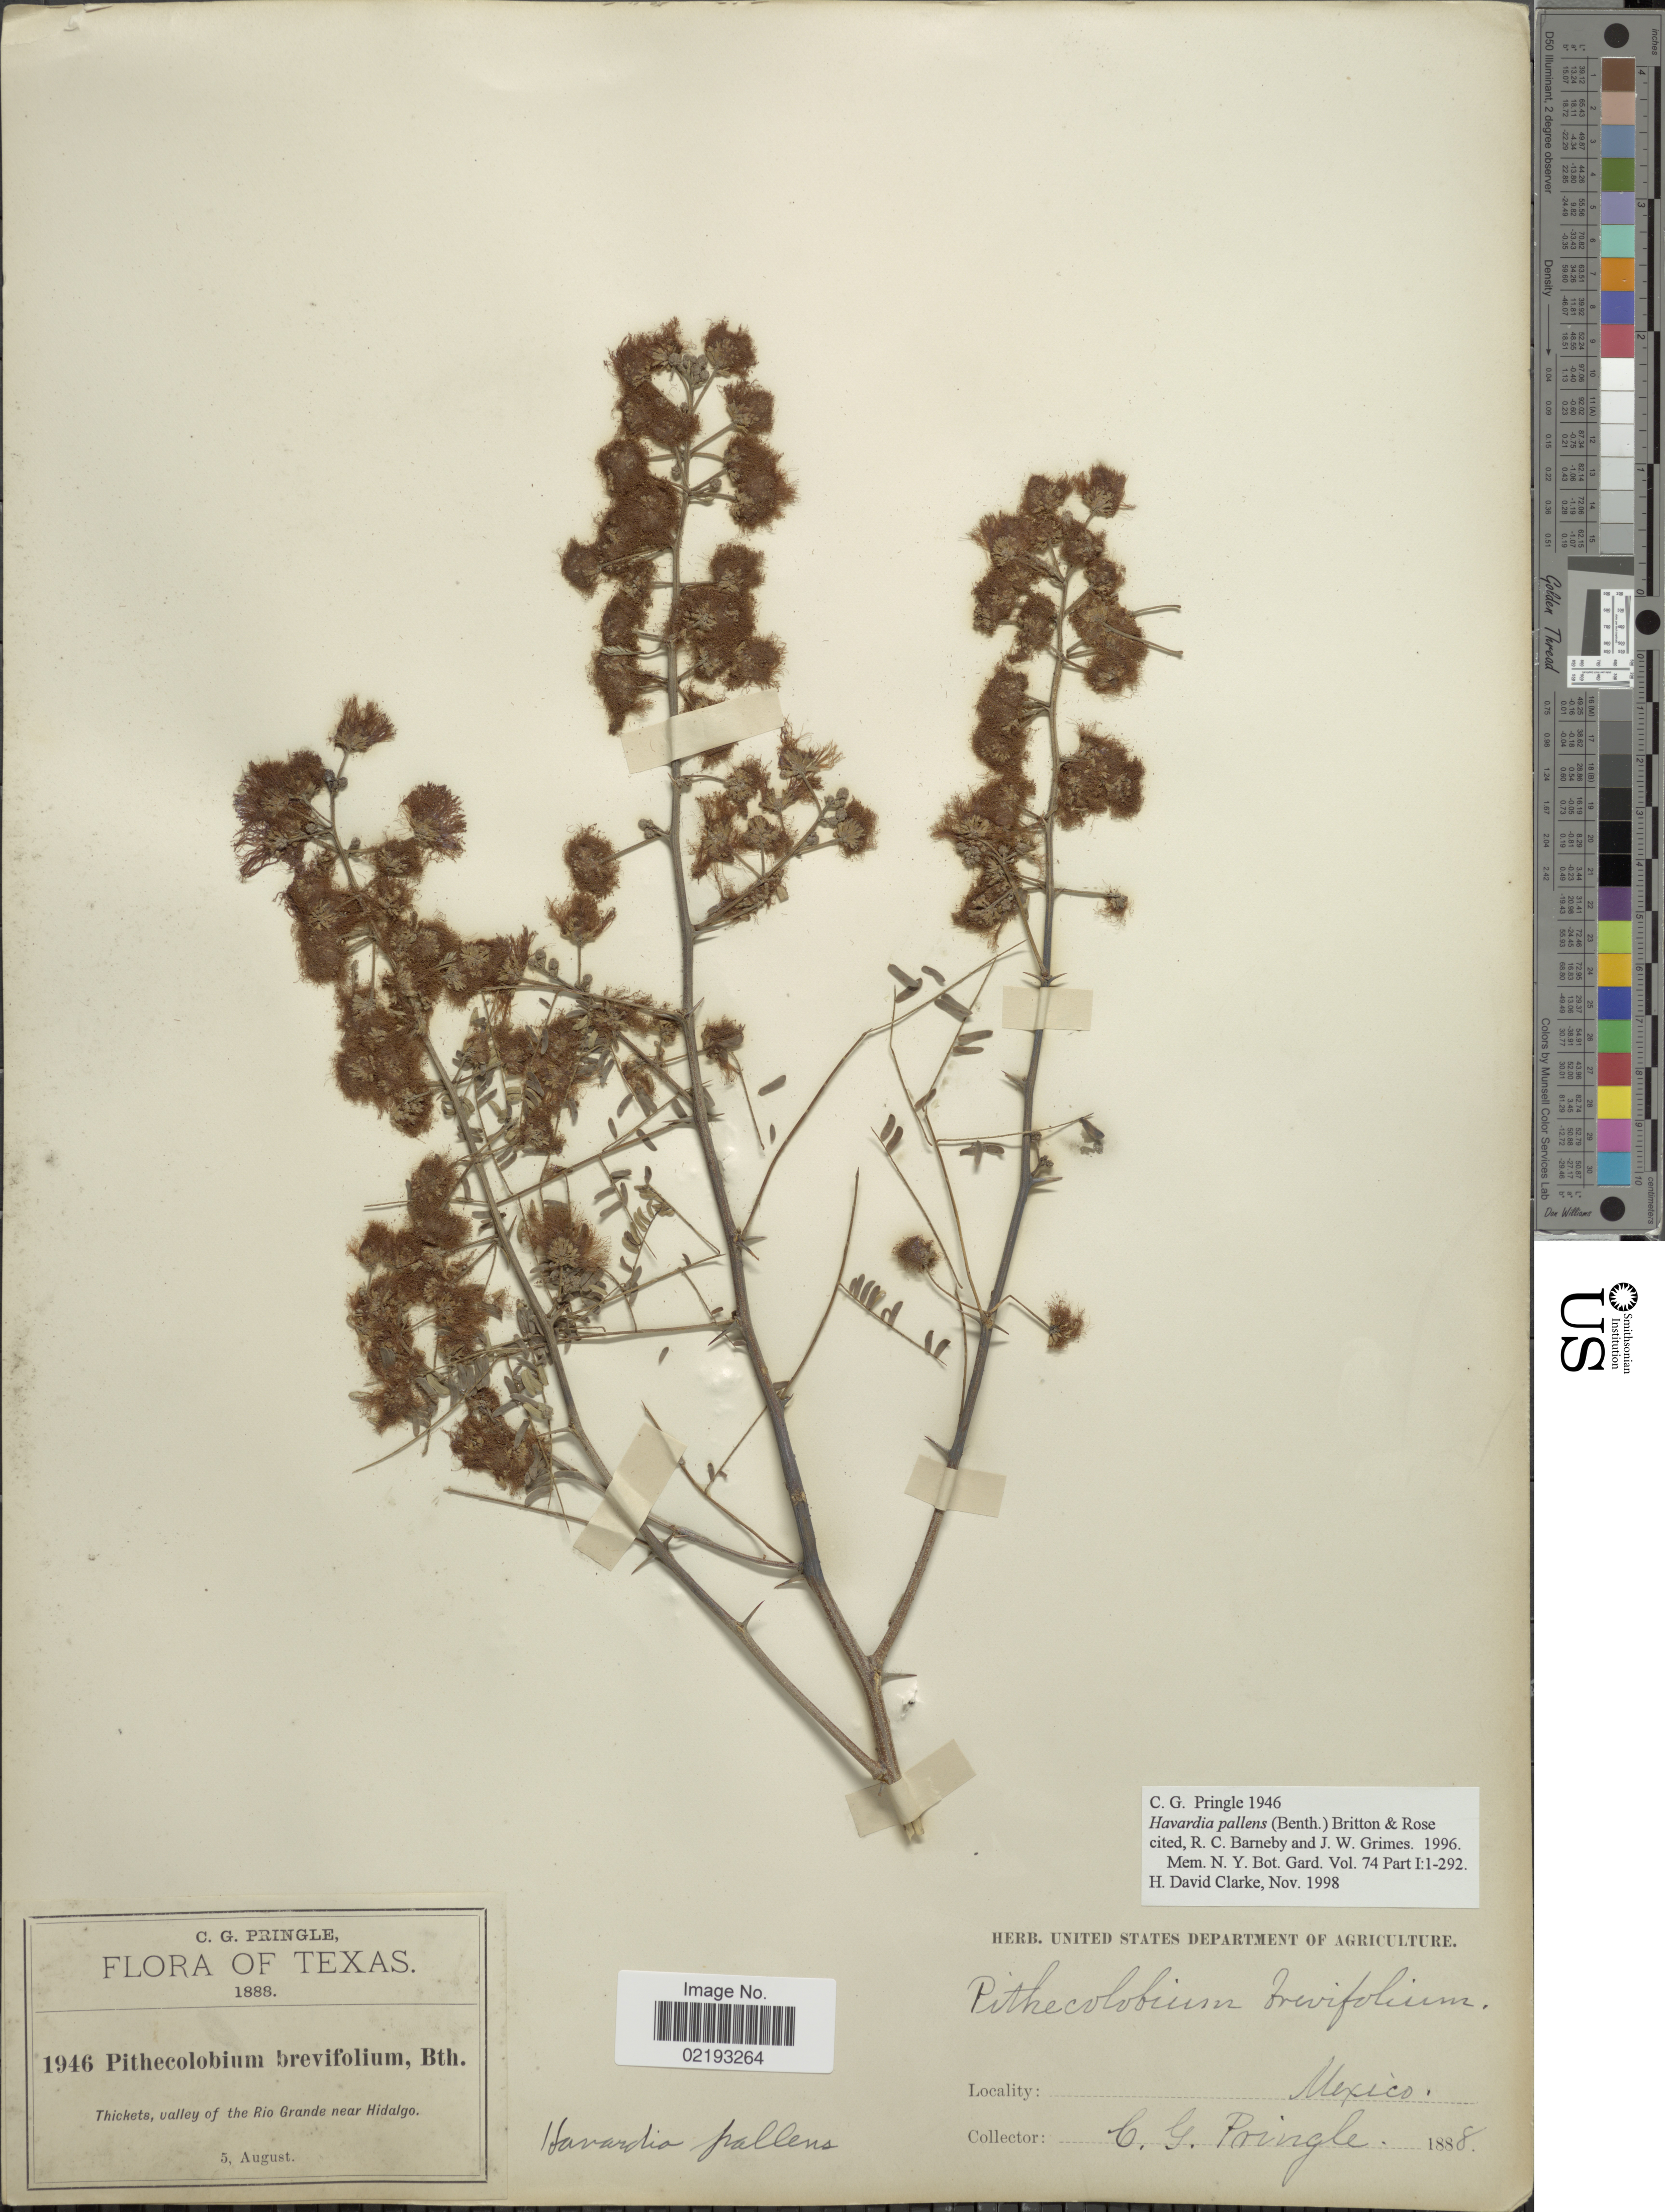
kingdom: Plantae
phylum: Tracheophyta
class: Magnoliopsida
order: Fabales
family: Fabaceae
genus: Havardia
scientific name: Havardia pallens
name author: (Benth.) Britton & Rose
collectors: C. G. Pringle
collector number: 1946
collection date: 1888-08-05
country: United States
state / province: Texas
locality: Thickets, valley of the Rio Grande near Hidalgo